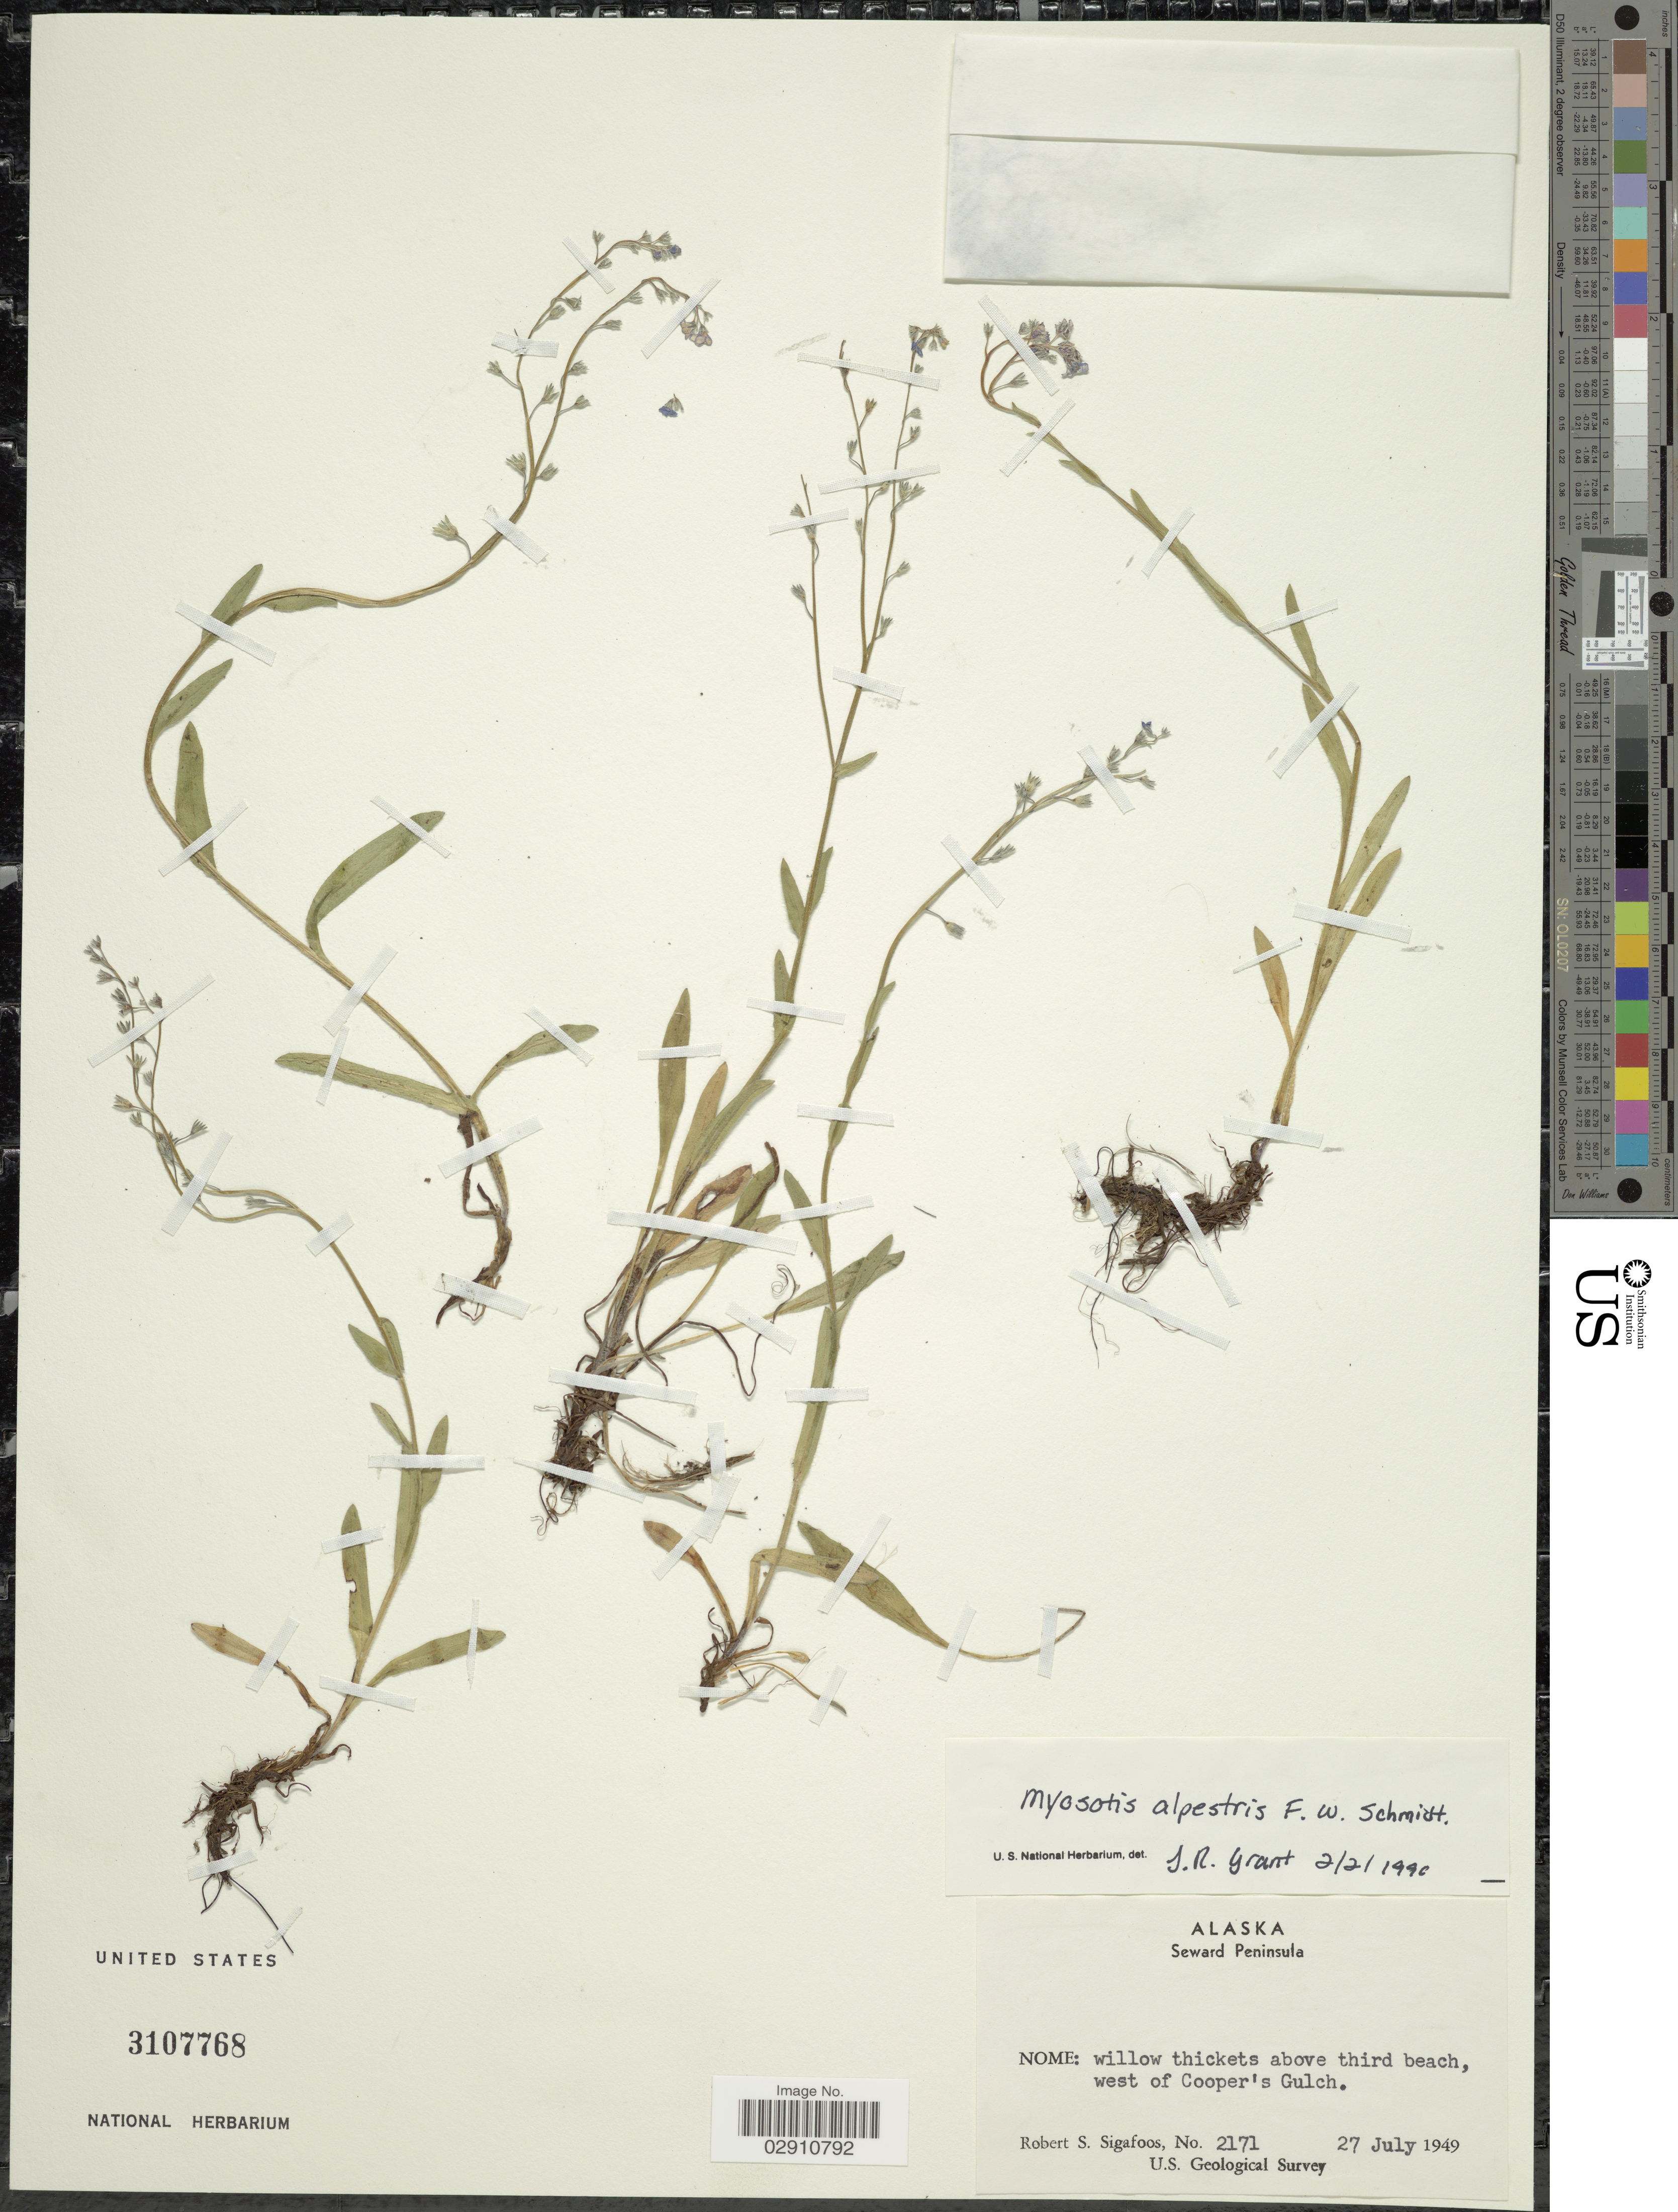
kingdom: Plantae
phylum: Tracheophyta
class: Magnoliopsida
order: Boraginales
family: Boraginaceae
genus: Myosotis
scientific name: Myosotis alpestris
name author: F.W. Schmidt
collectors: R. Sigafoos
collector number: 2171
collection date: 1949-07-27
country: United States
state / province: Alaska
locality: Seward Peninsula. Nome: willow thickets above third beach, west of Cooper's Gulch.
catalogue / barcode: US 3107768